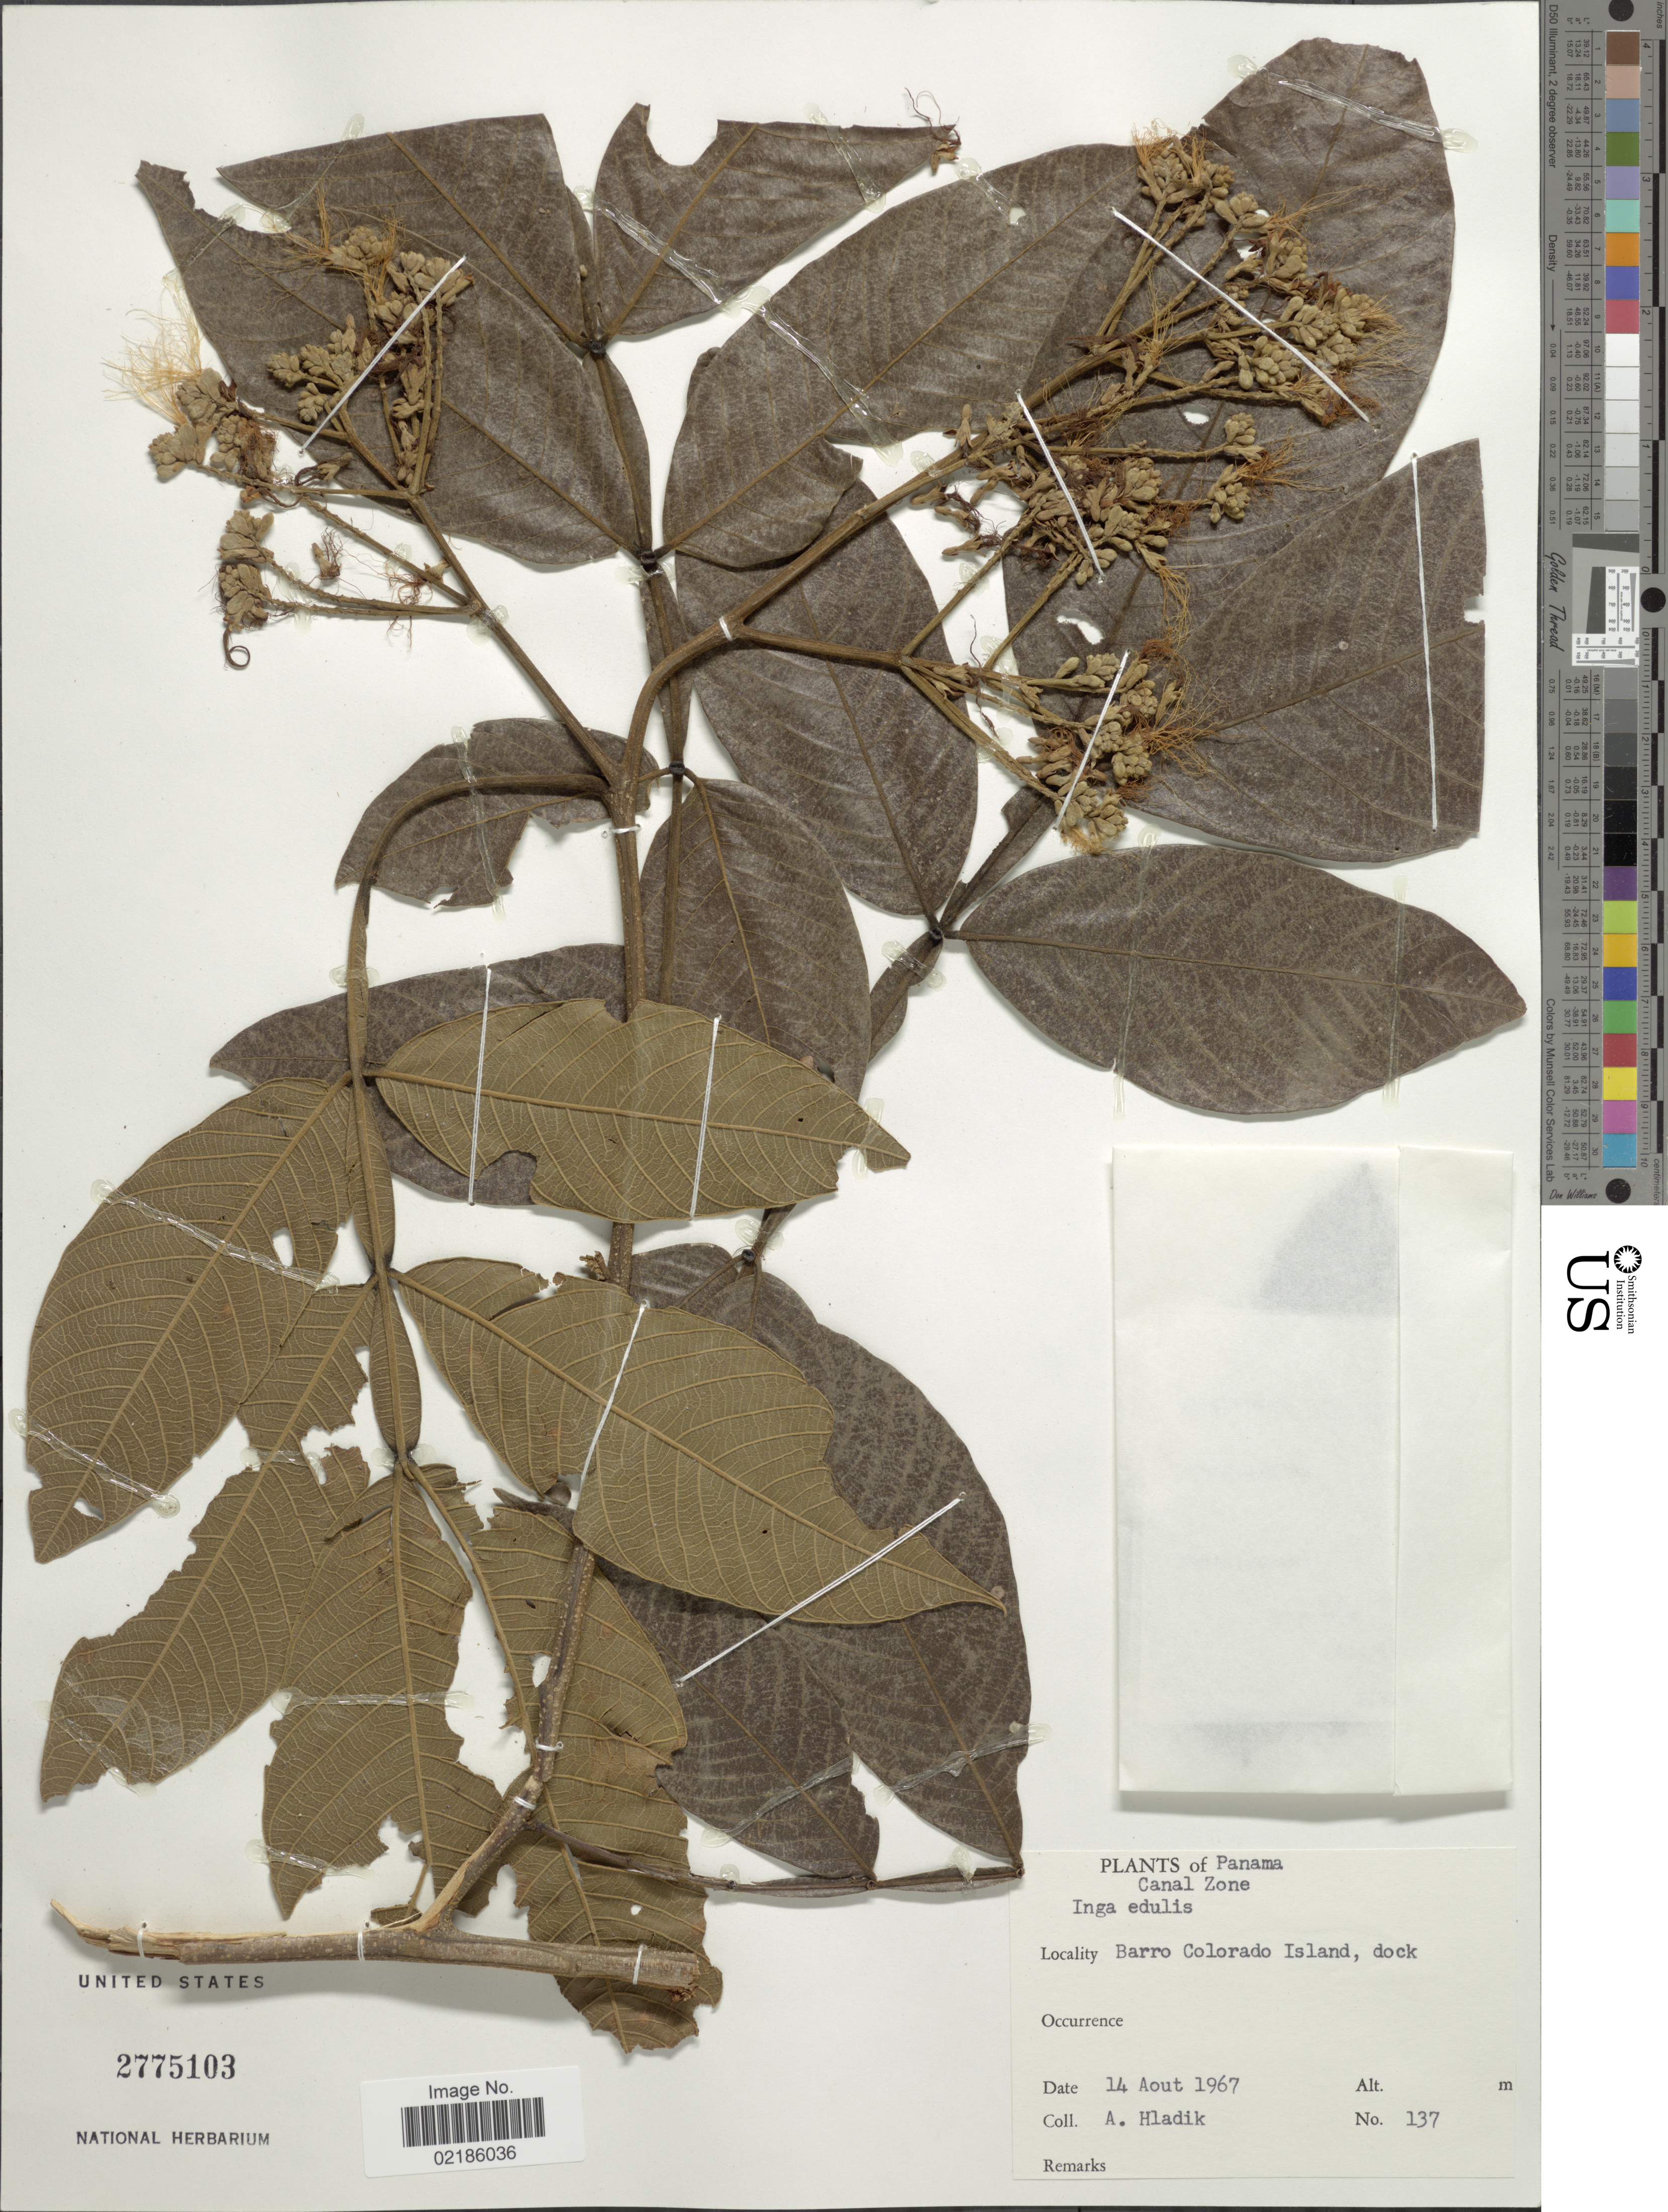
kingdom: Plantae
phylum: Tracheophyta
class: Magnoliopsida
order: Fabales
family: Fabaceae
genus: Inga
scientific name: Inga edulis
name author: Mart.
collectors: A. Hladik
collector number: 137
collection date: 1967-08-14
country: Panama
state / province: Panamá Oeste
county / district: Canal Zone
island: Barro Colorado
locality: Canal Zone. Barro Colorado Island, dock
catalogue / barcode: US 2775103